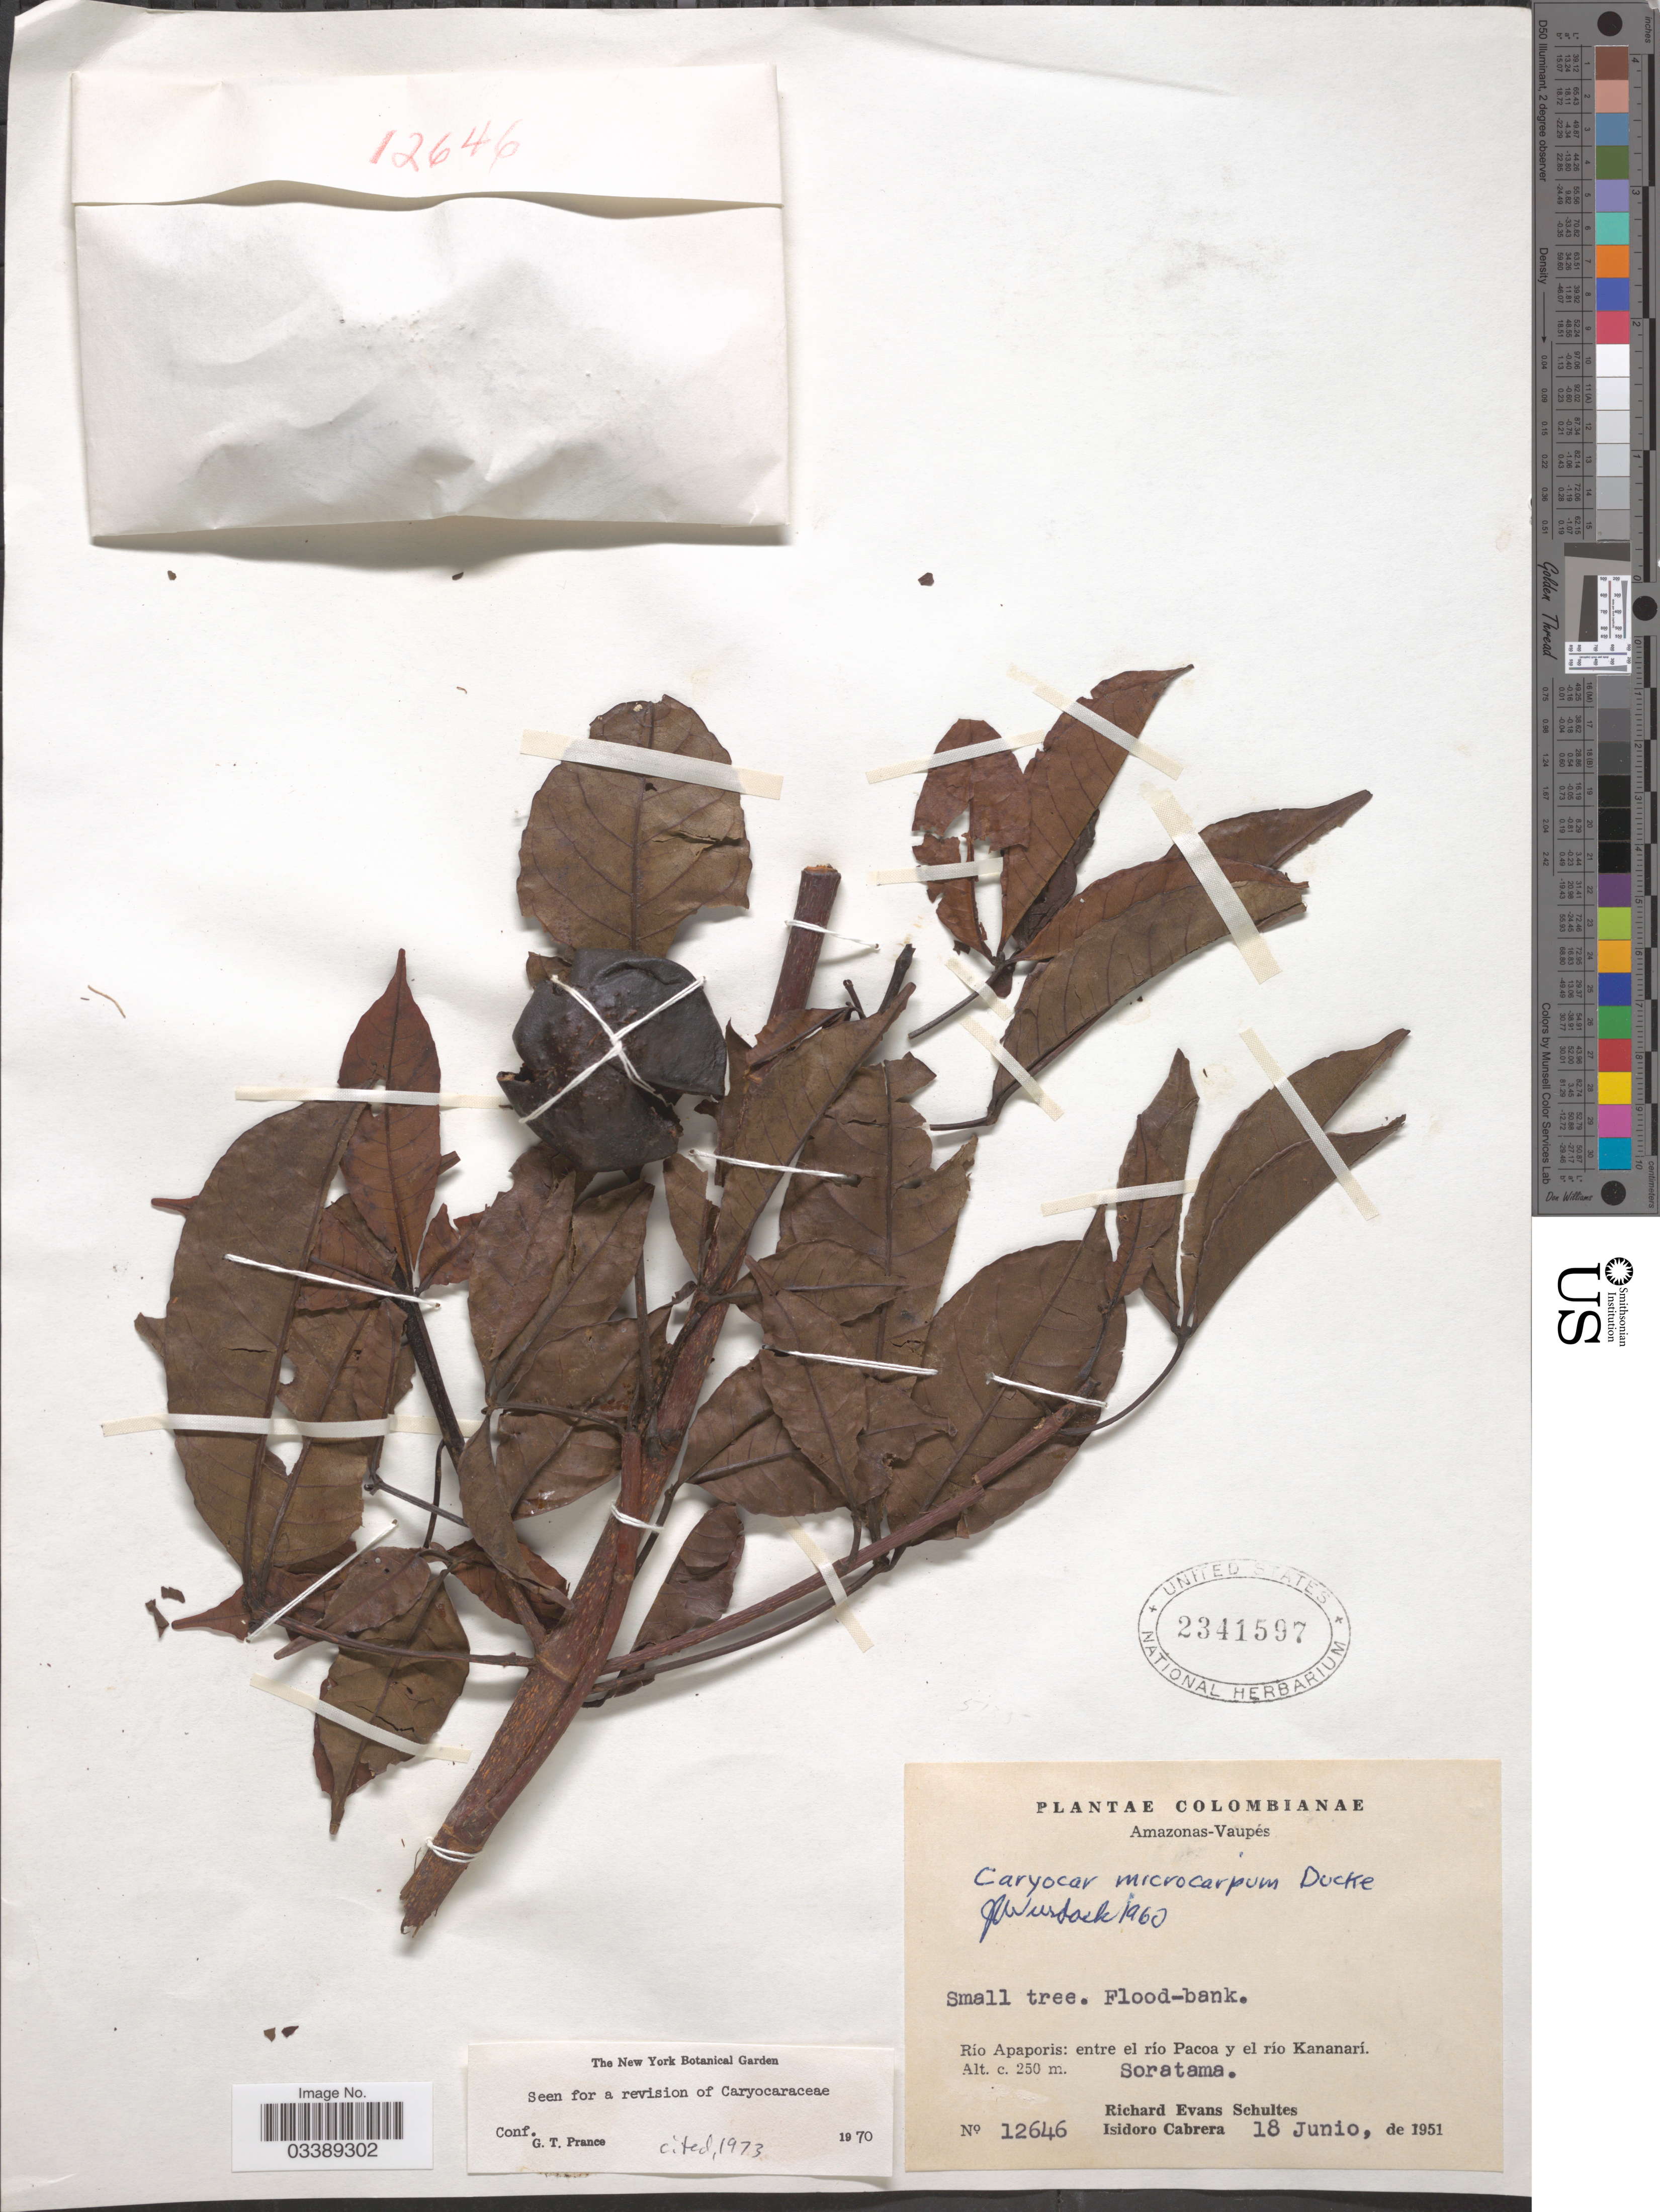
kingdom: Plantae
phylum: Tracheophyta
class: Magnoliopsida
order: Malpighiales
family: Caryocaraceae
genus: Caryocar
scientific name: Caryocar microcarpum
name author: Ducke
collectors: R. E. Schultes & I. Cabrera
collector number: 12646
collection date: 1951-06-18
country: Colombia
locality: Amazonas-Vaupés. Río Apaporis: entre el río Pacoa y el río Kananarí. Soratama.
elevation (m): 250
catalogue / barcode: US 2341597